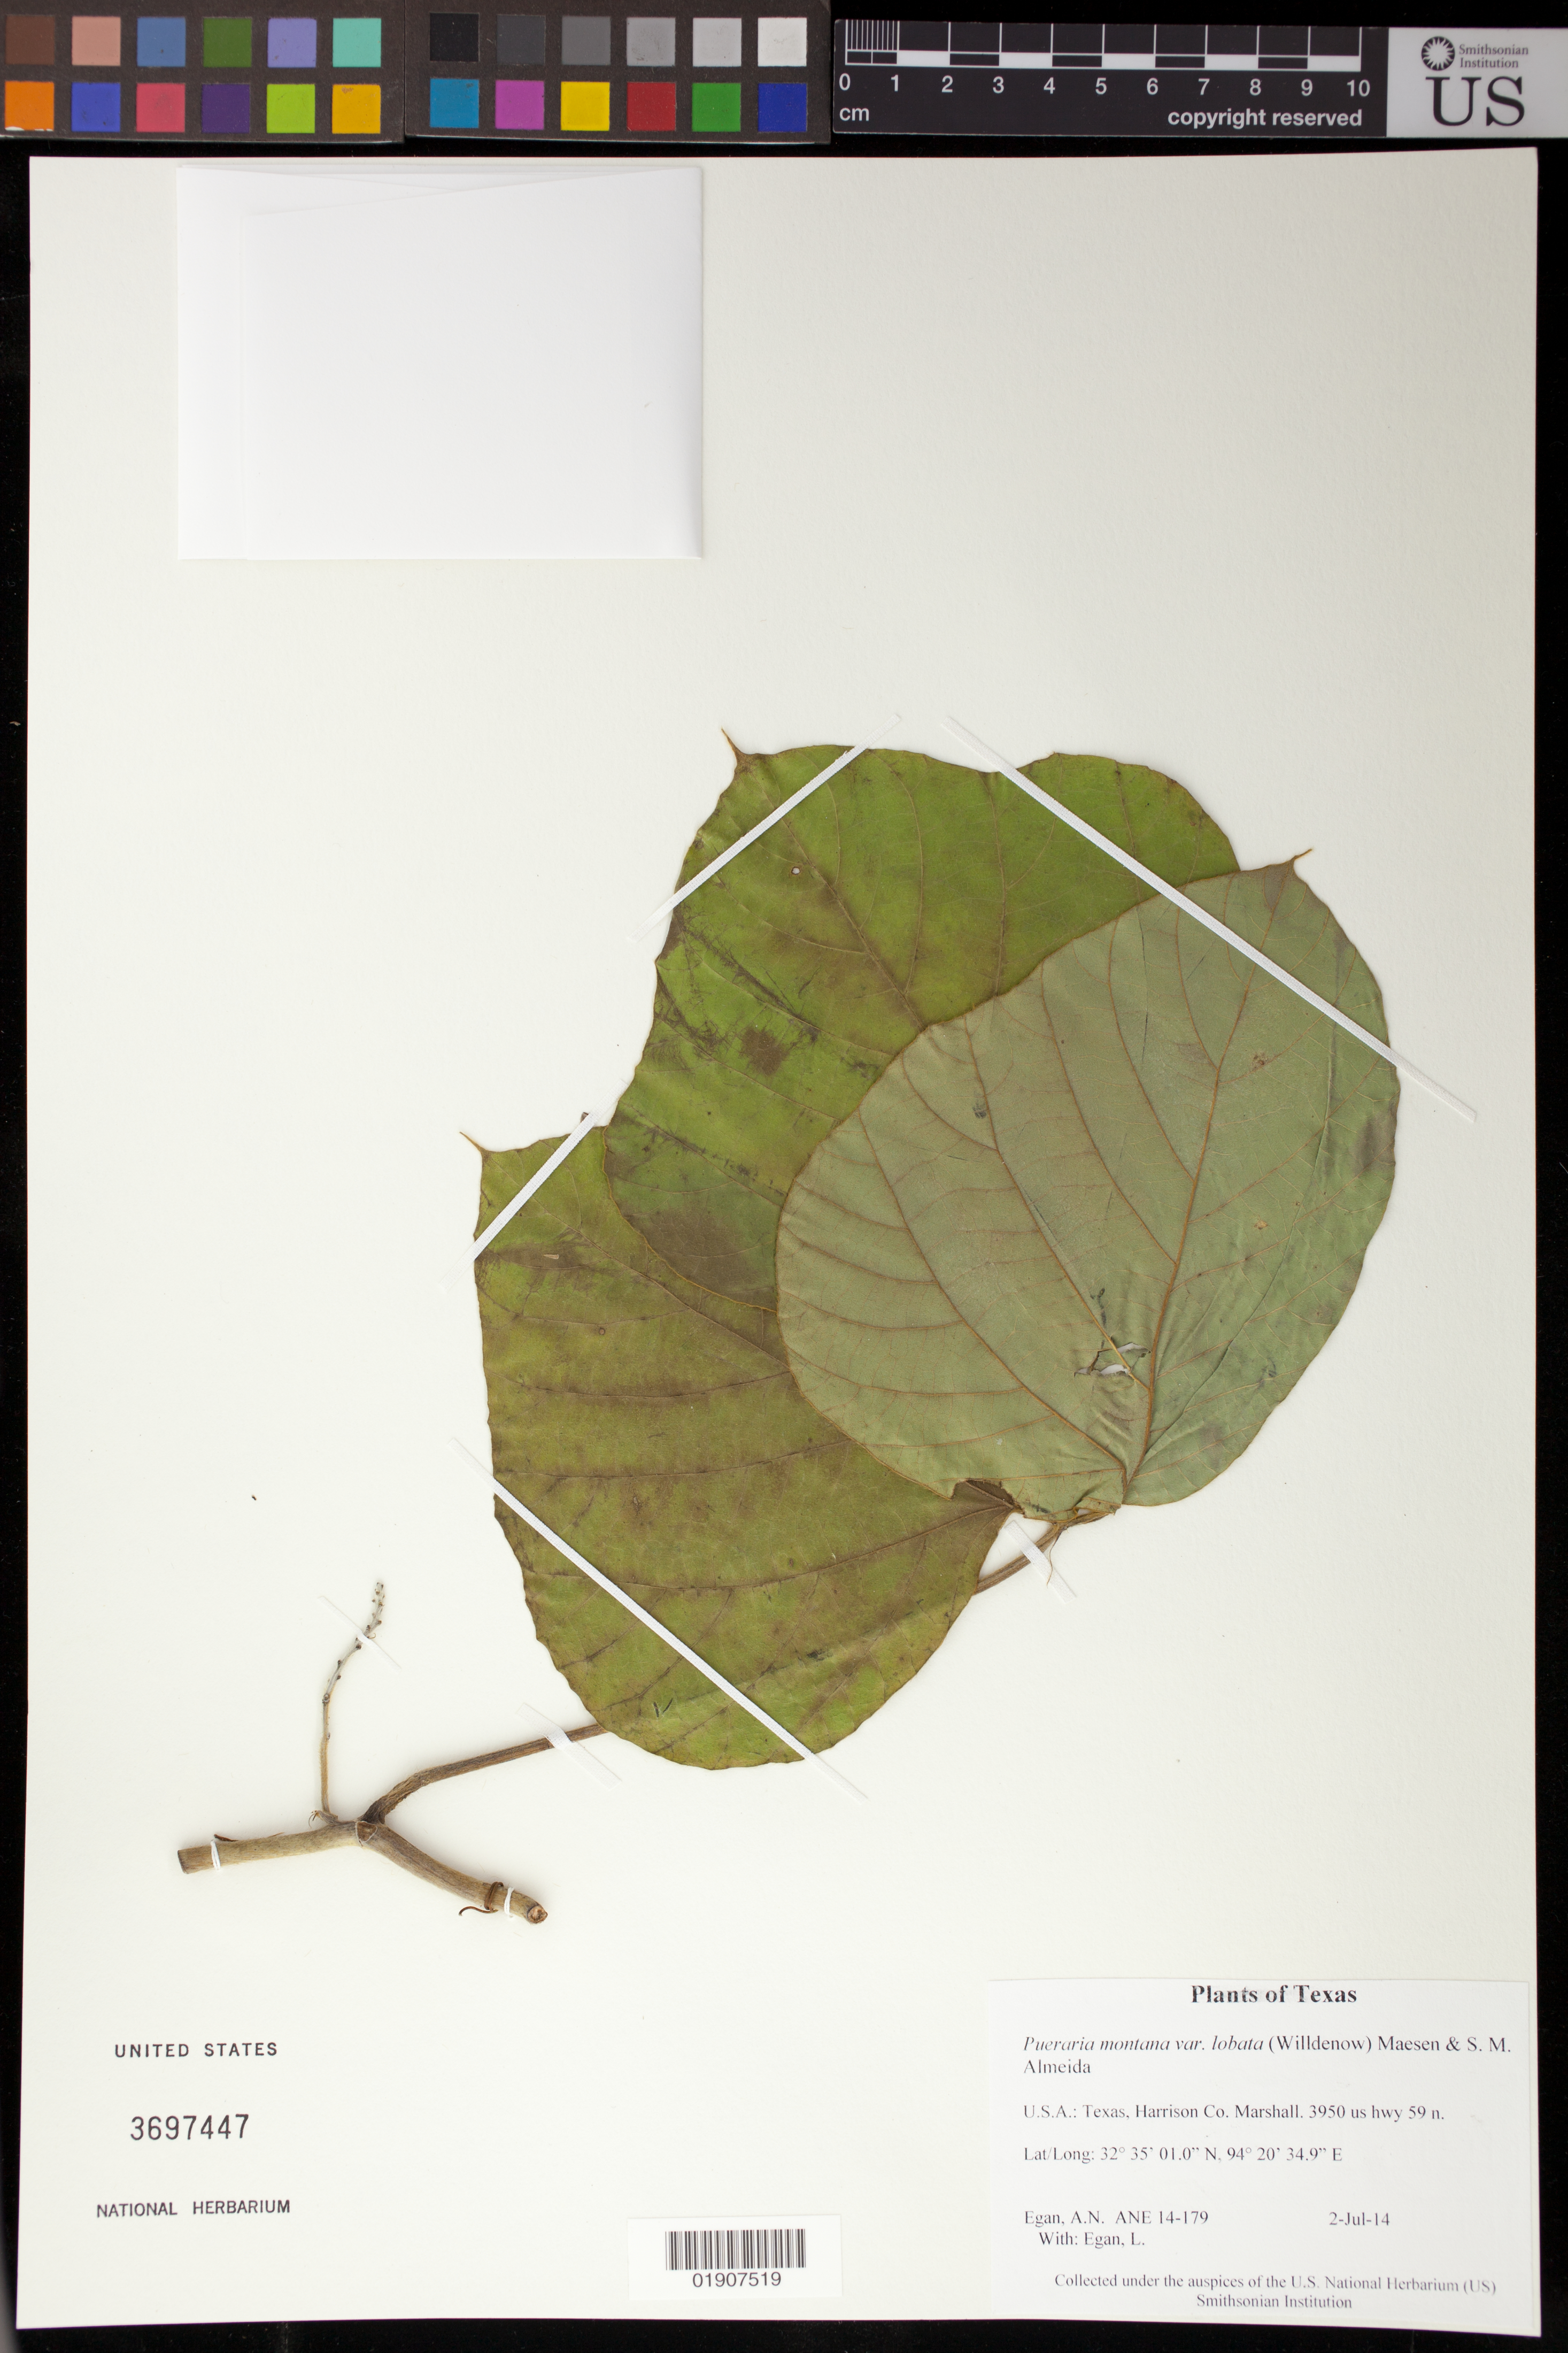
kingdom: Plantae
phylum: Tracheophyta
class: Magnoliopsida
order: Fabales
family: Fabaceae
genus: Pueraria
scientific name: Pueraria montana var. lobata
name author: (Willd.) Maesen & S.M. Almeida ex Sanjappa & Pradeep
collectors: A. N. Egan & L. Egan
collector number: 14-179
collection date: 2014-07-02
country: United States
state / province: Texas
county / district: Harrison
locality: Marshall. 3950 us hwy 59 n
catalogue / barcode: US 3697447